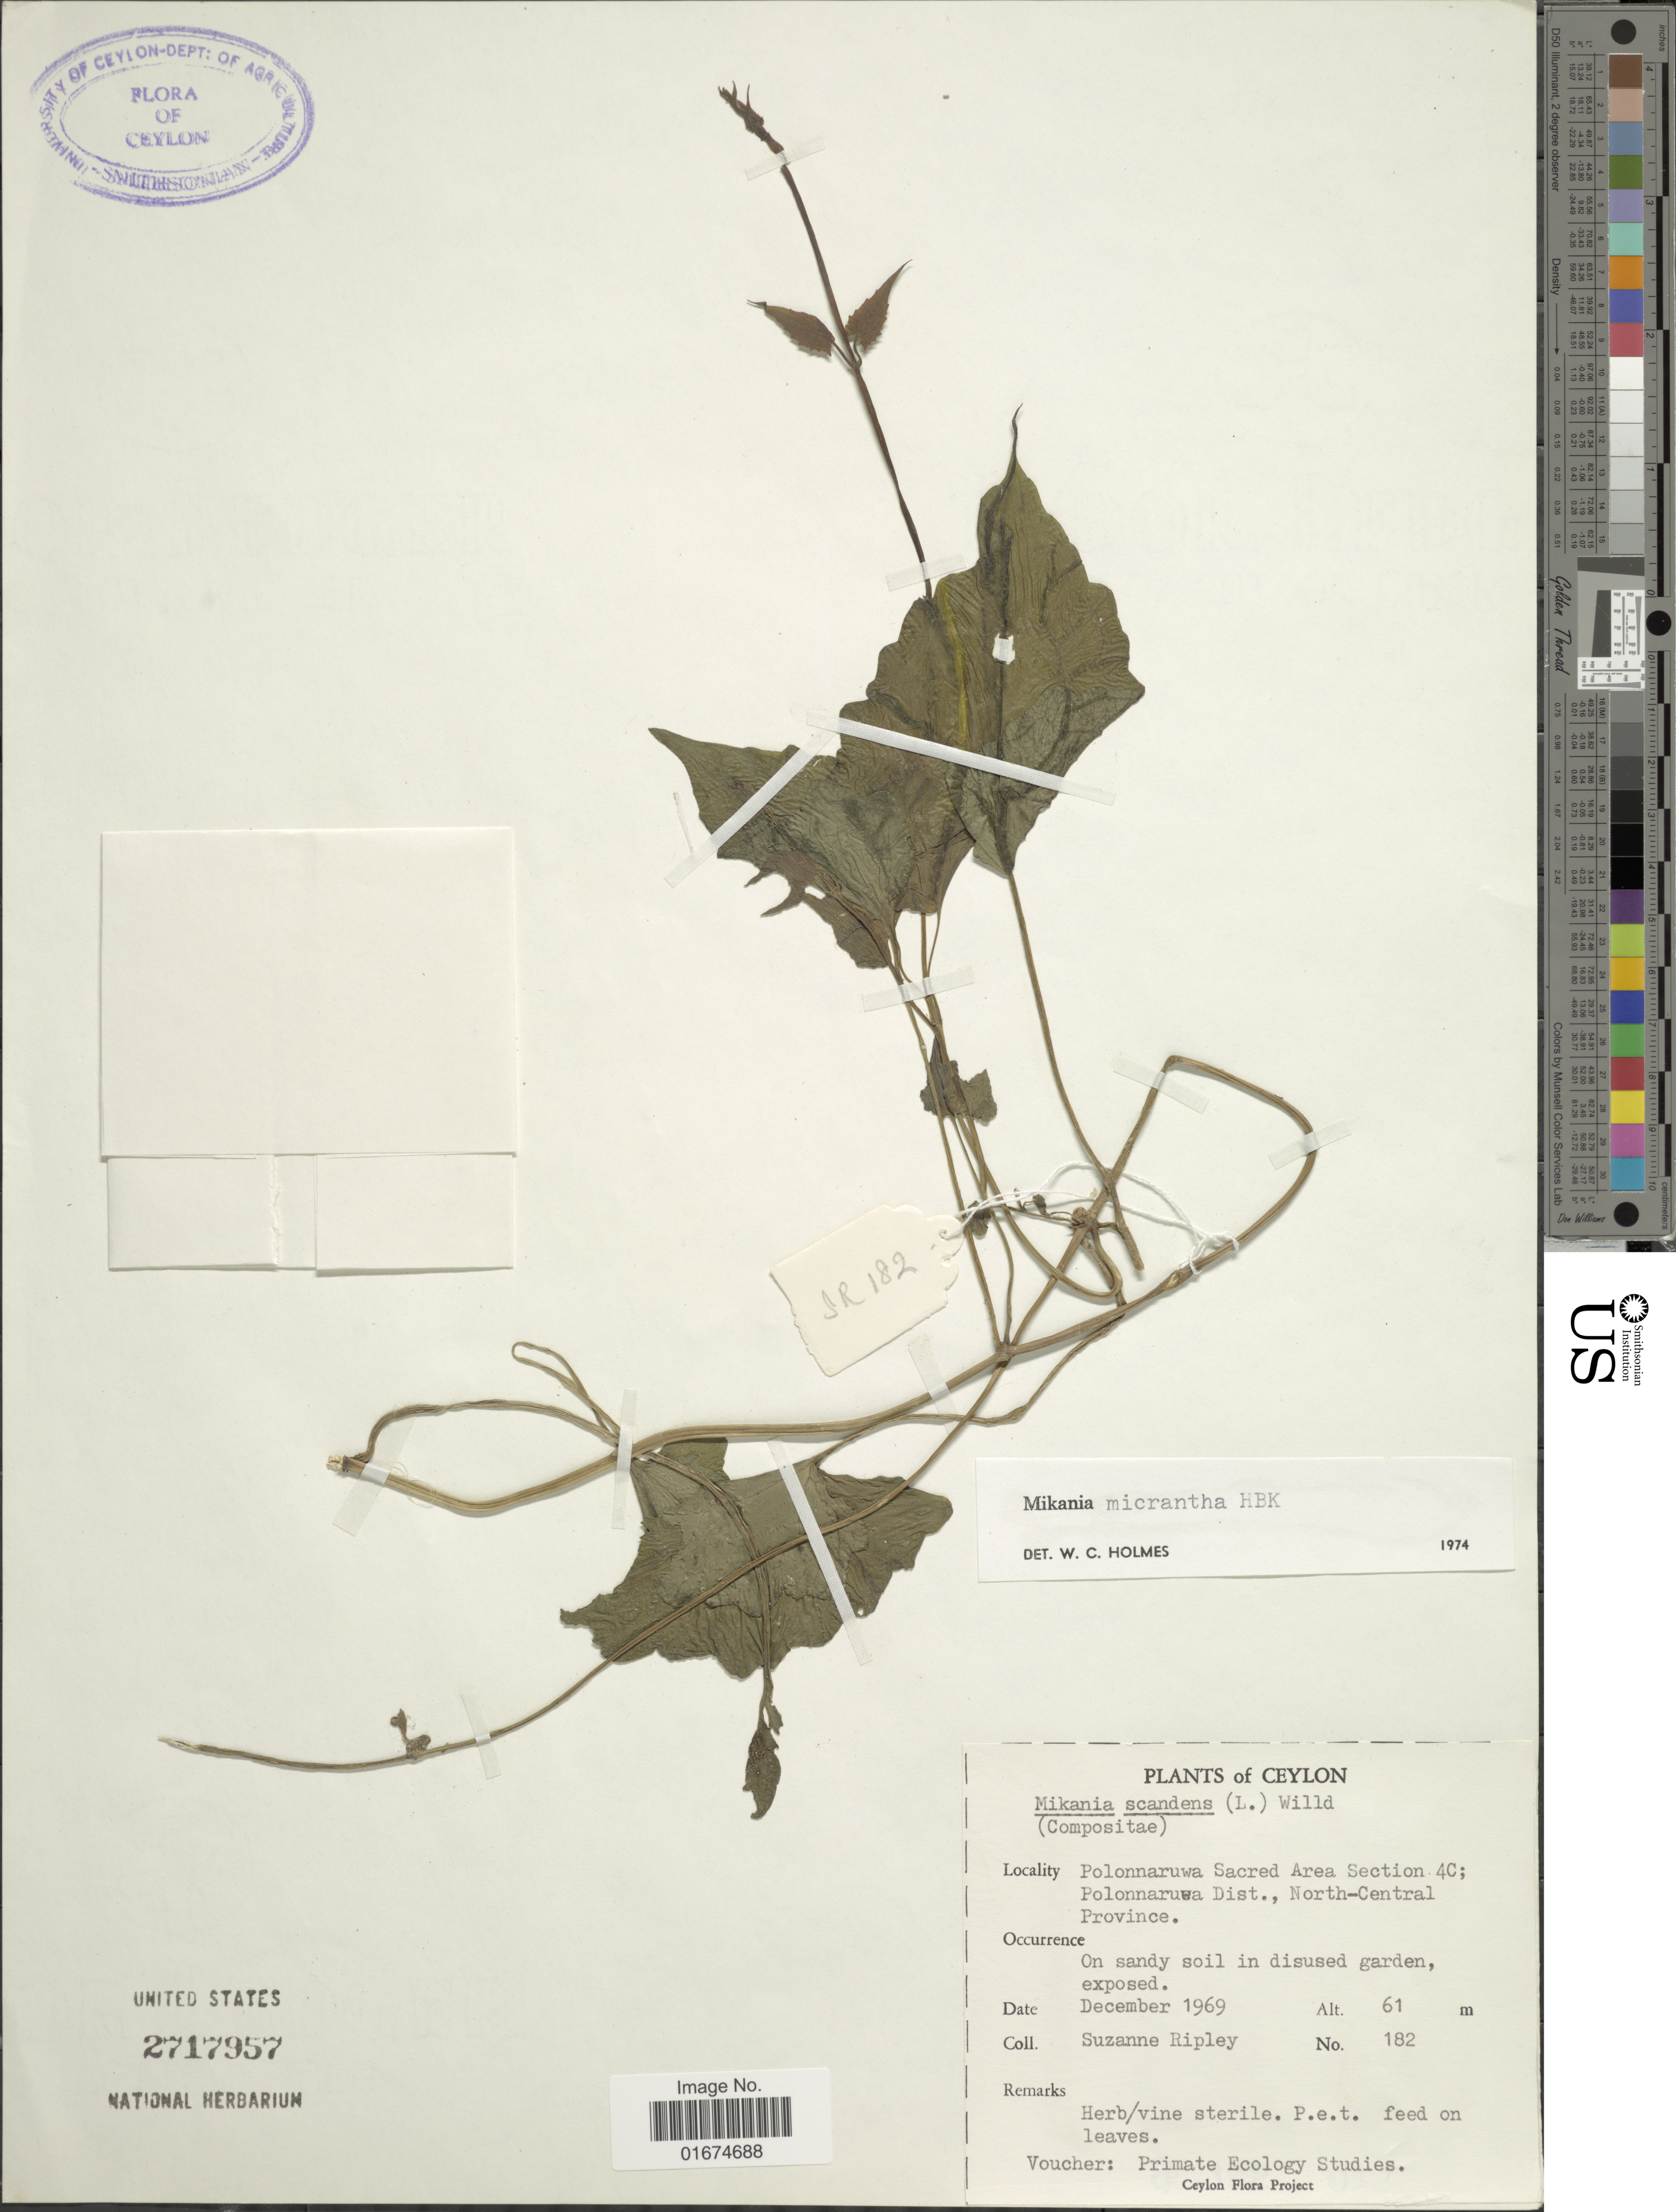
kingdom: Plantae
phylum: Tracheophyta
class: Magnoliopsida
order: Asterales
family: Asteraceae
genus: Mikania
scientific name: Mikania micrantha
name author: Kunth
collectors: S. Ripley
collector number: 182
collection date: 1969-12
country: Sri Lanka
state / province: North Central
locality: Polonnaruwa Sacred Area Section 4C; Polonnaruwa Dist., North-Central Province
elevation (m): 61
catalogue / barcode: US 2717957